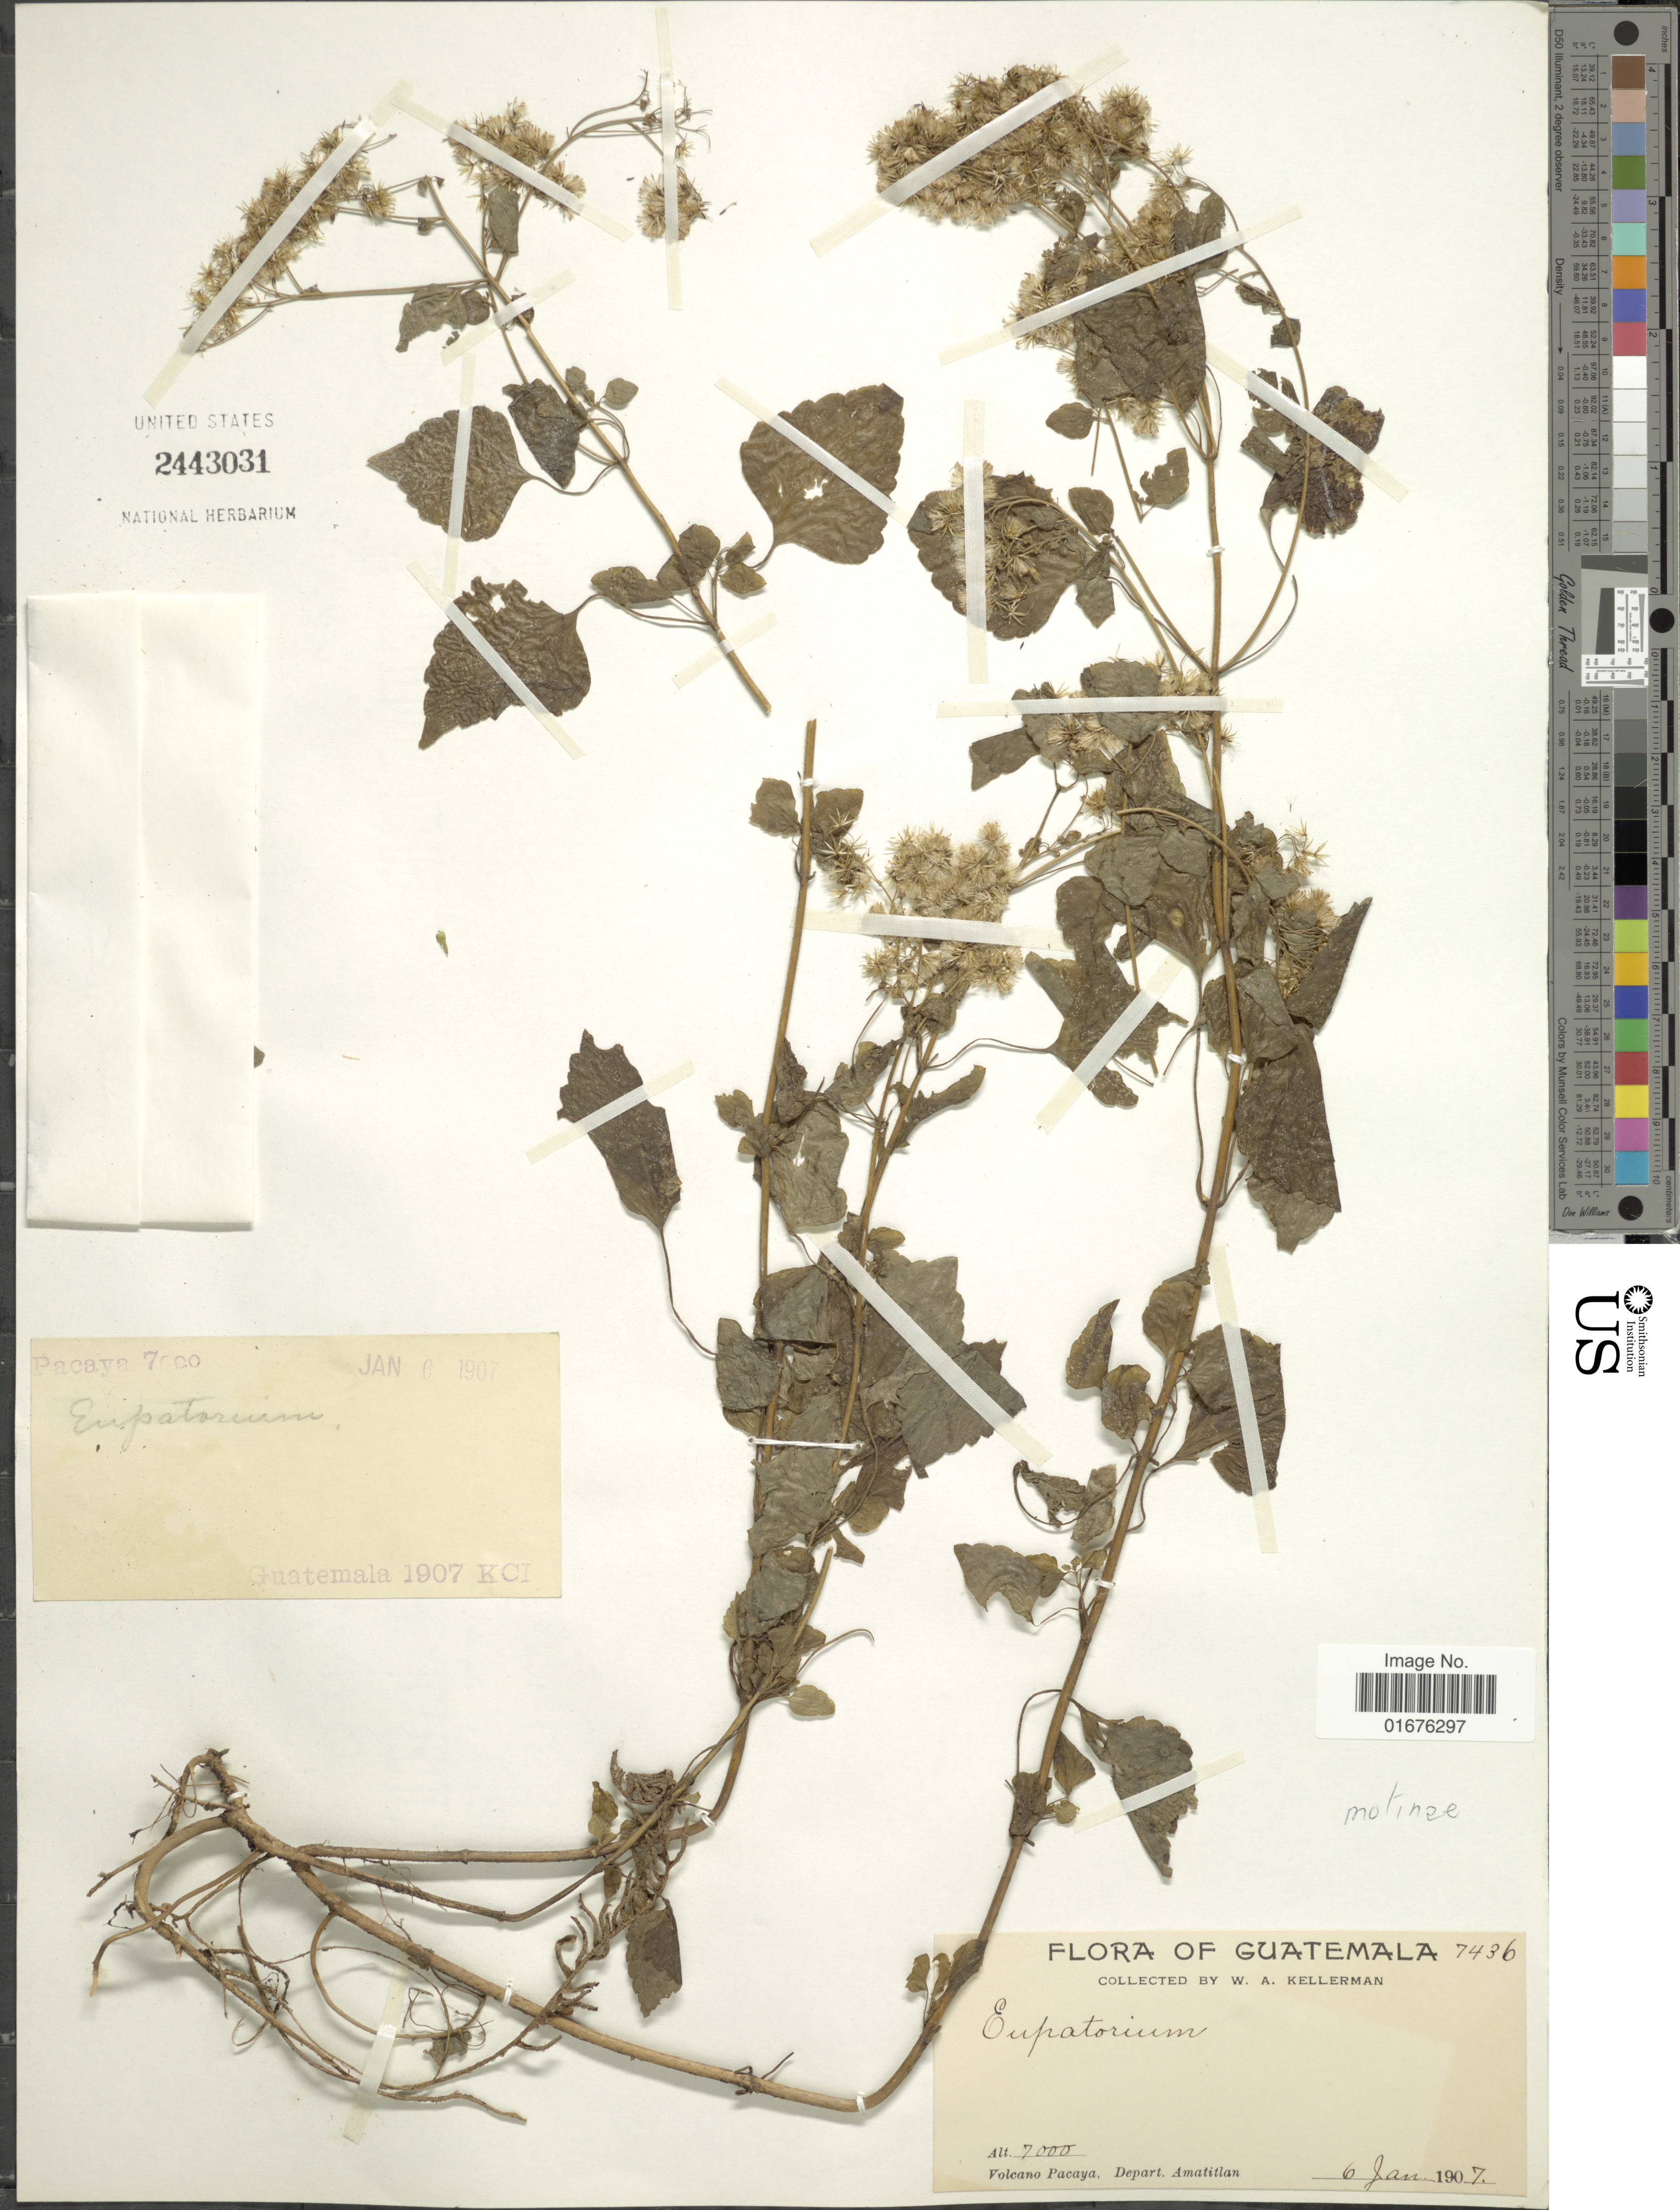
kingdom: Plantae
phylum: Tracheophyta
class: Magnoliopsida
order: Asterales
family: Asteraceae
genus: Ageratina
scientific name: Ageratina molinae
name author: R.M. King & H. Rob.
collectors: W. Kellerman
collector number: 7436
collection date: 1907-01-06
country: Guatemala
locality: Volcano Pacaya, Depart. Amatitlan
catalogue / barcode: US 2443031